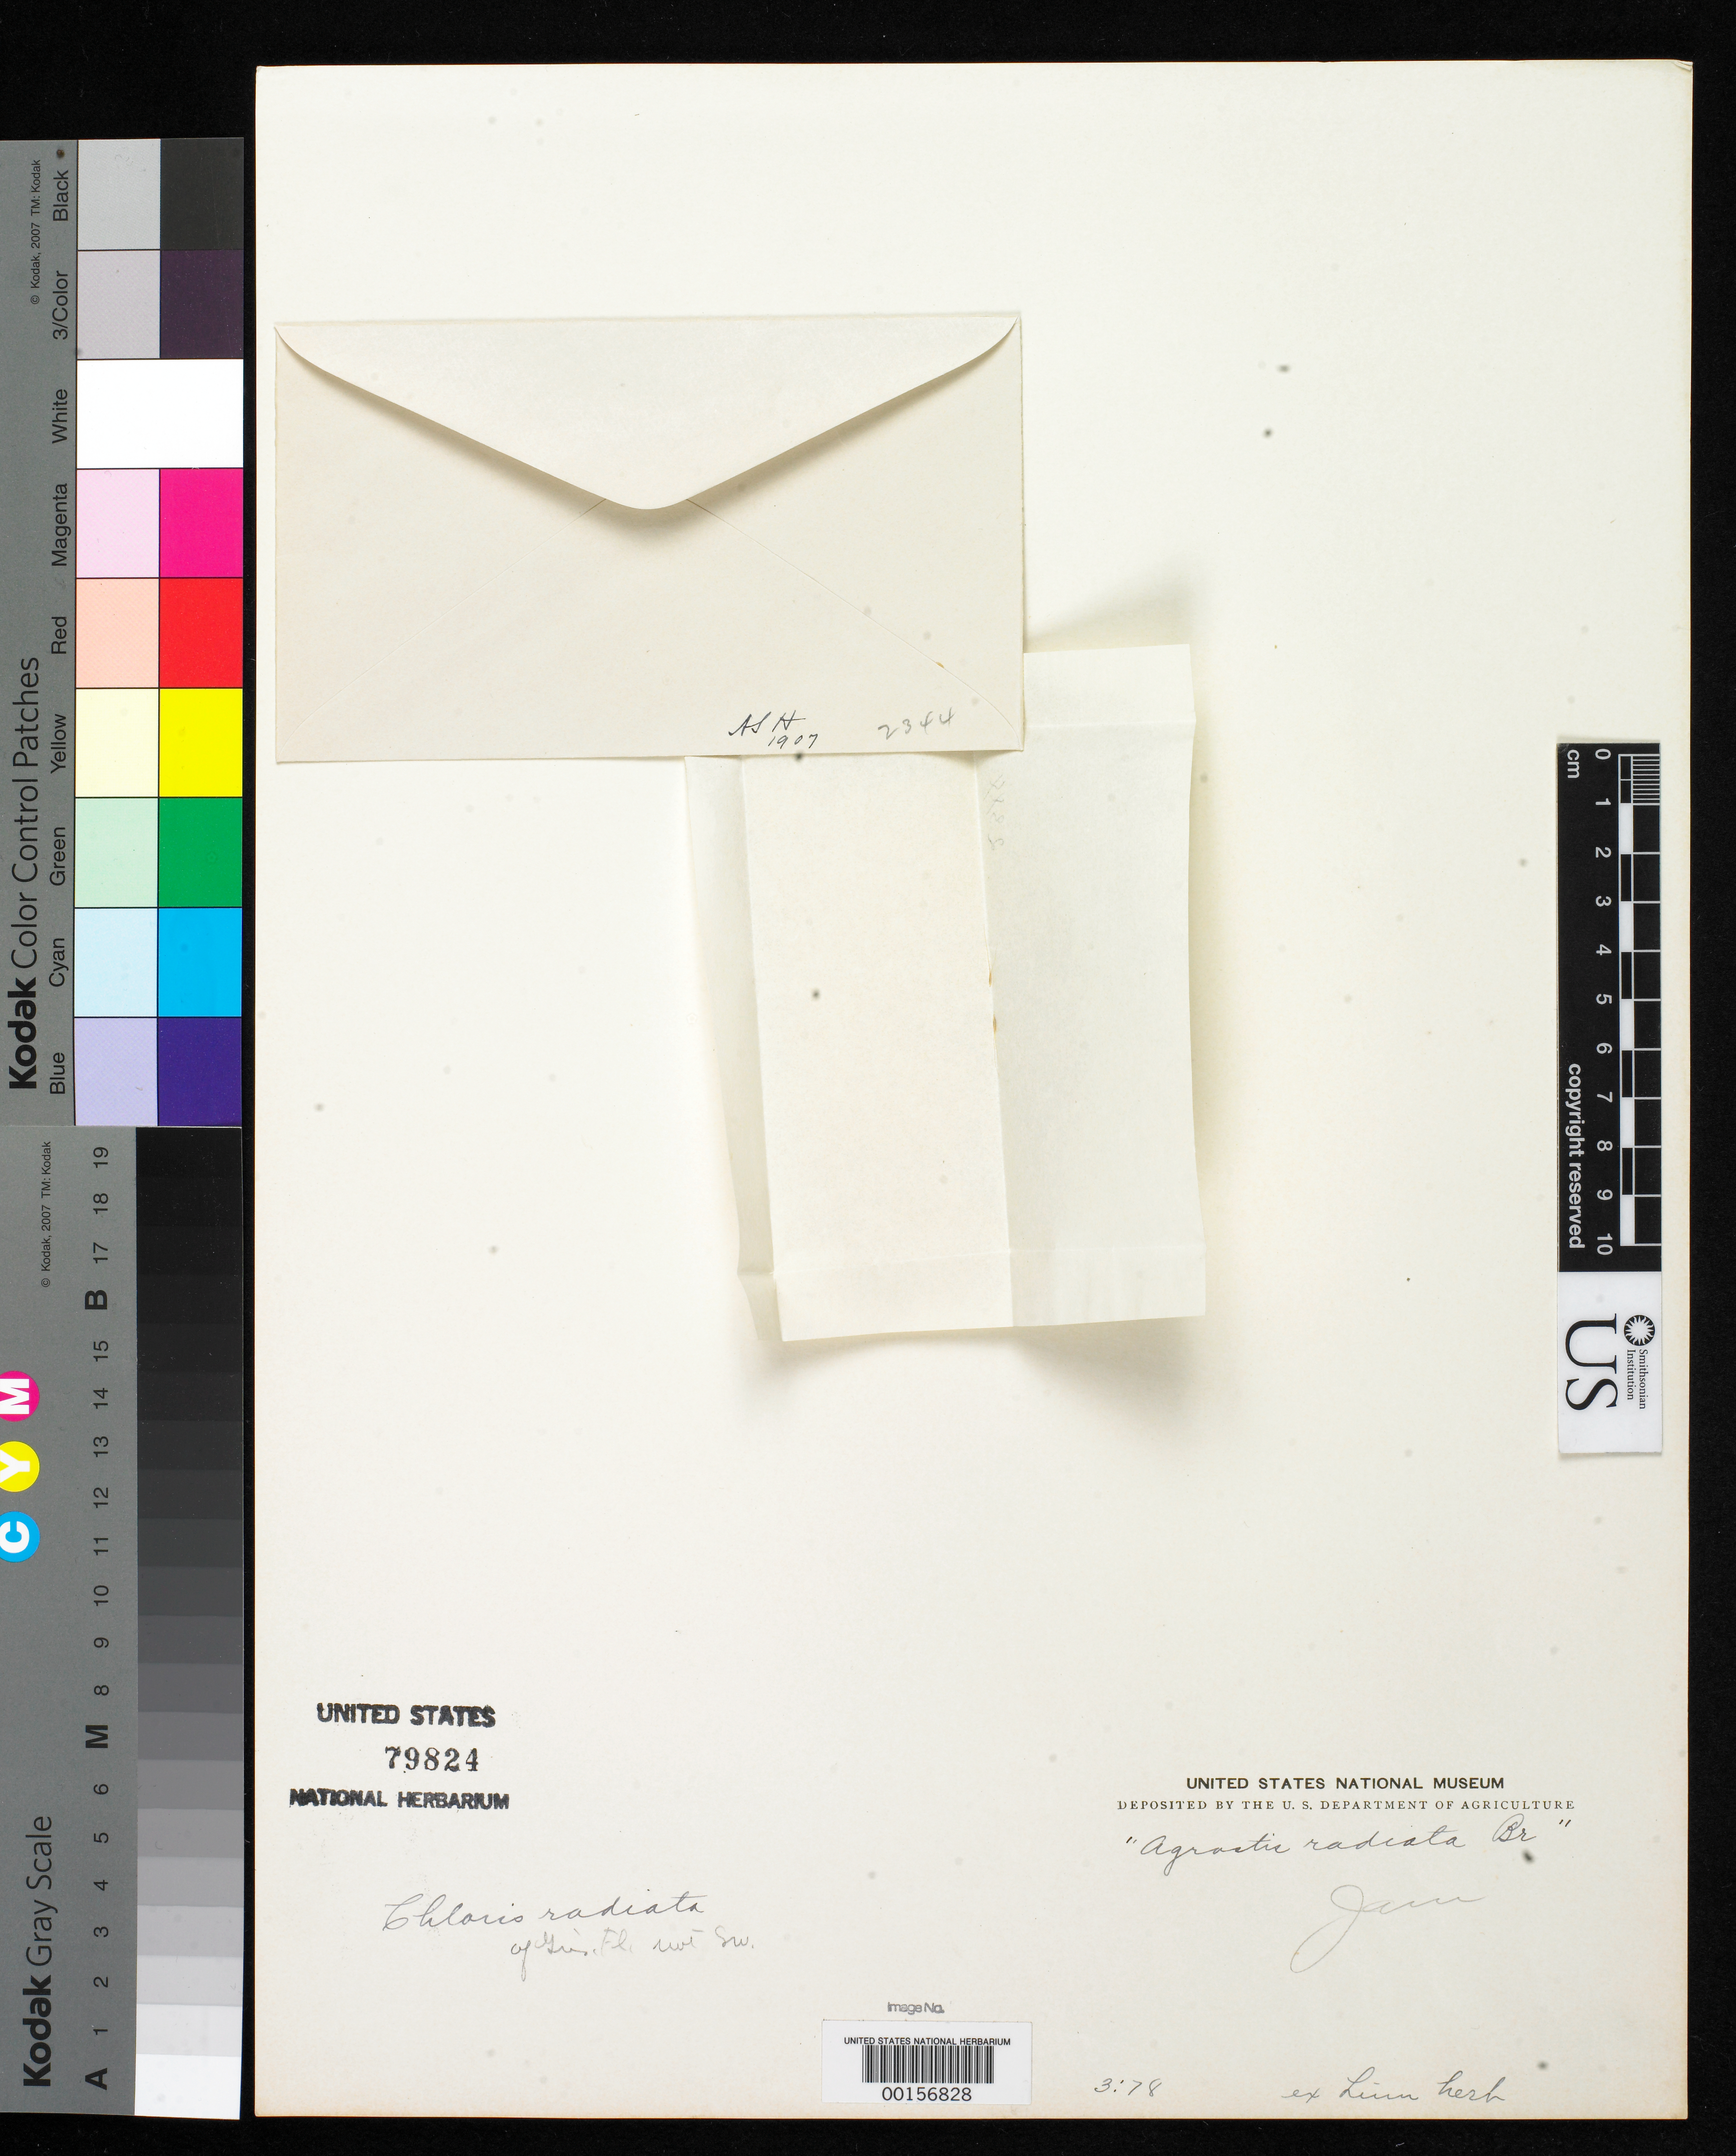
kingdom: Plantae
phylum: Tracheophyta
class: Liliopsida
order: Poales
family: Poaceae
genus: Agrostis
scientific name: Agrostis radiata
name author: L.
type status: Type Fragment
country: Jamaica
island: Greater Antilles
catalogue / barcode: US 79824